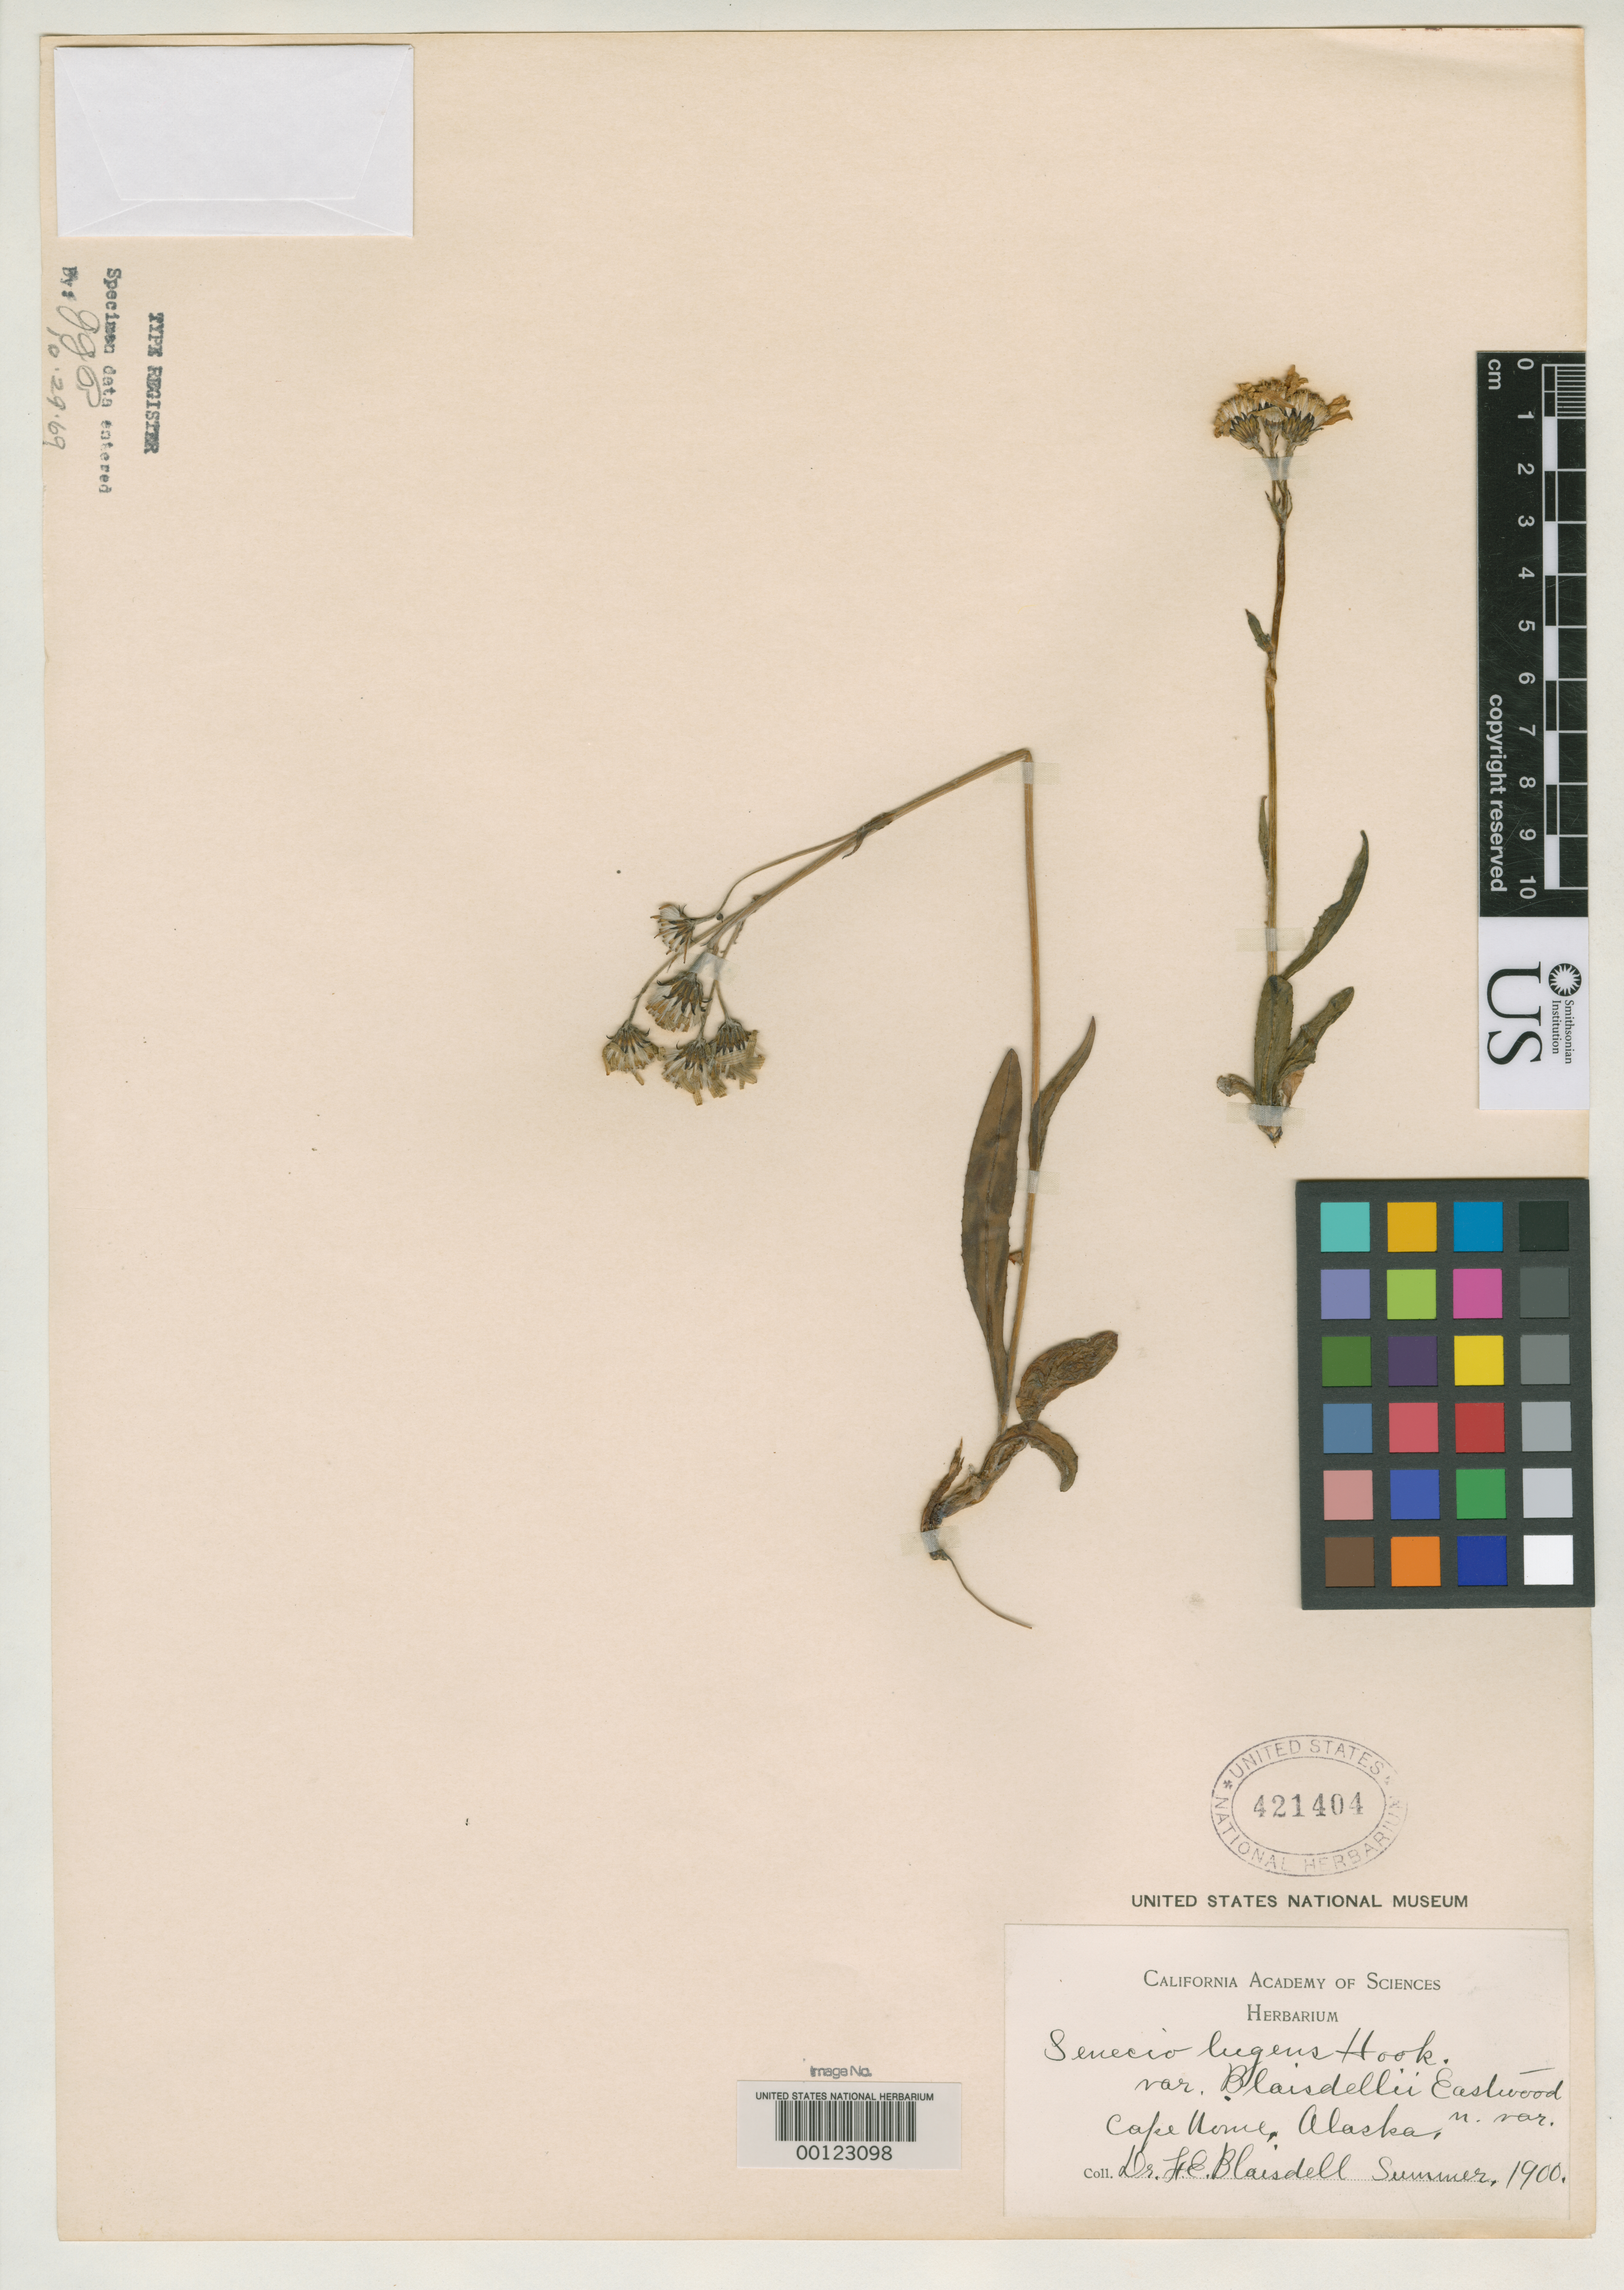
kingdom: Plantae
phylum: Tracheophyta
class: Magnoliopsida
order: Asterales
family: Asteraceae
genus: Senecio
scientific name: Senecio lugens var. blaisdellii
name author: Eastw.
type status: Type Collection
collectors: F. Blaisdell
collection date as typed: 1900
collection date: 1900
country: United States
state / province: Alaska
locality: Cape Name.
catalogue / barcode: US 421404